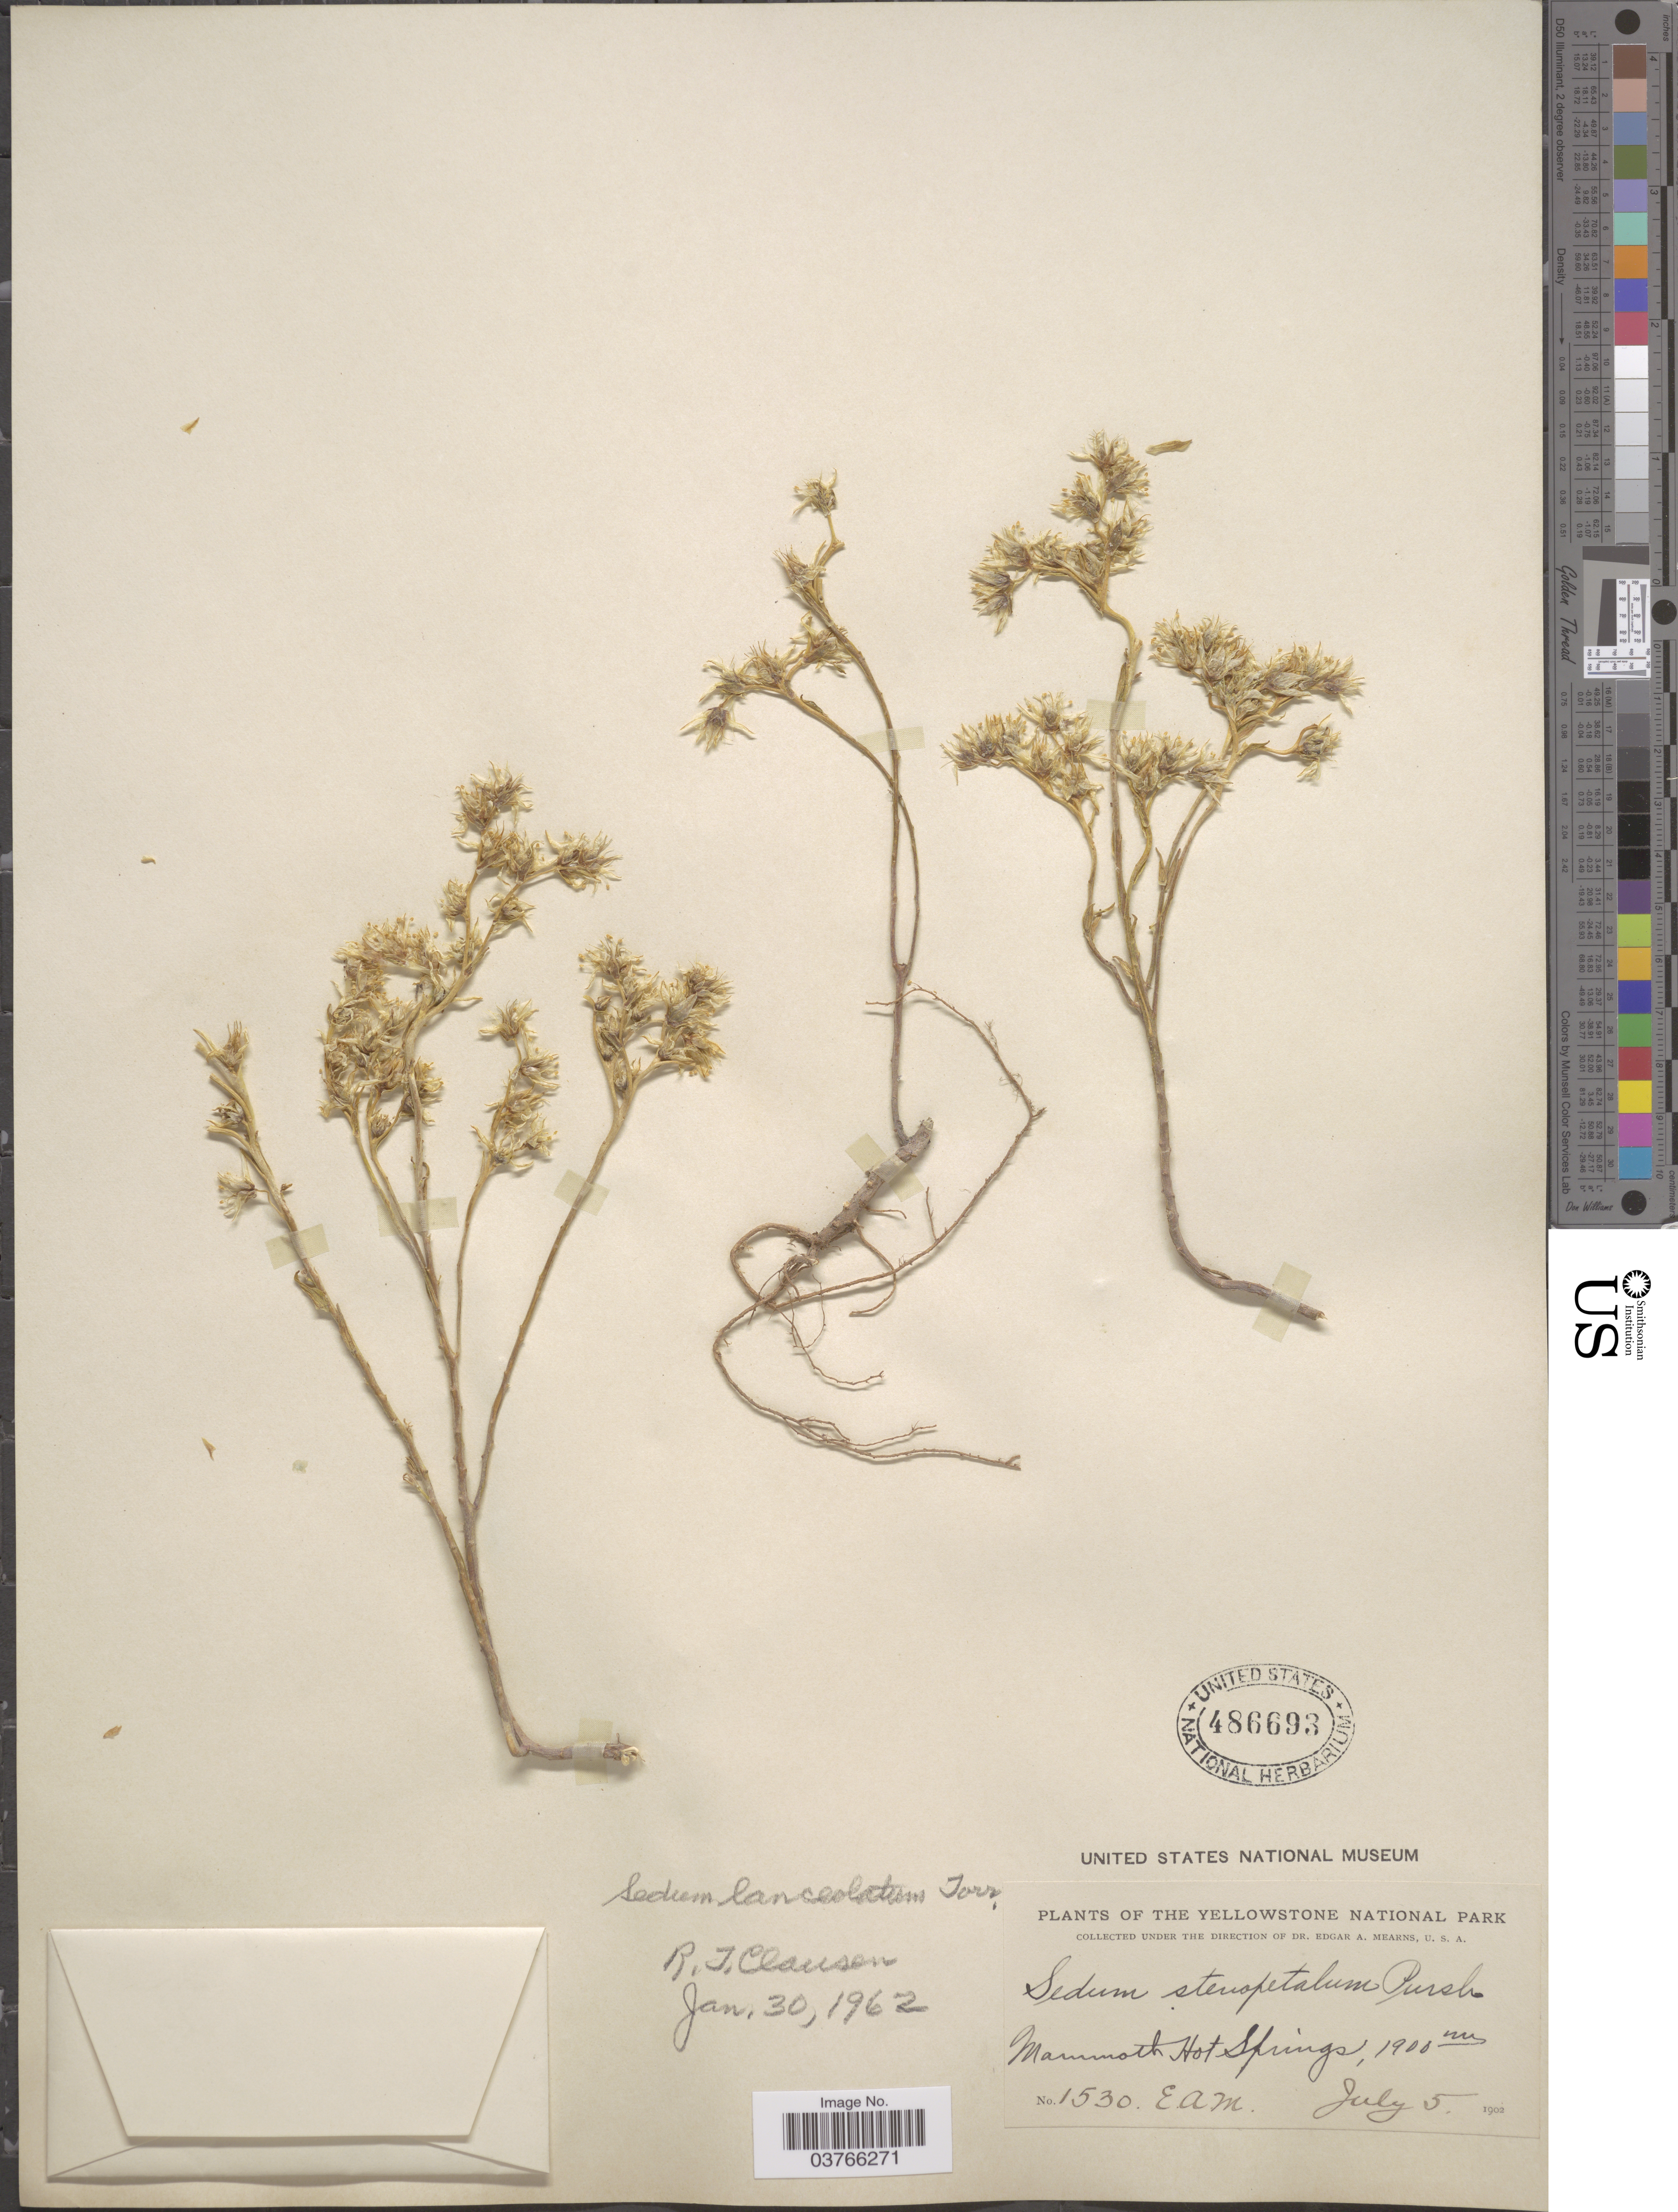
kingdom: Plantae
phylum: Tracheophyta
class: Magnoliopsida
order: Saxifragales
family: Crassulaceae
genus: Sedum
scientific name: Sedum lanceolatum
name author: Torr.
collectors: E. A. Mearns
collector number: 1530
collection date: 1902-07-05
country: United States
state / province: Wyoming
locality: The Yellowstone National Park. Mammoth Hot Springs.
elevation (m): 1900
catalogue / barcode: US 486693